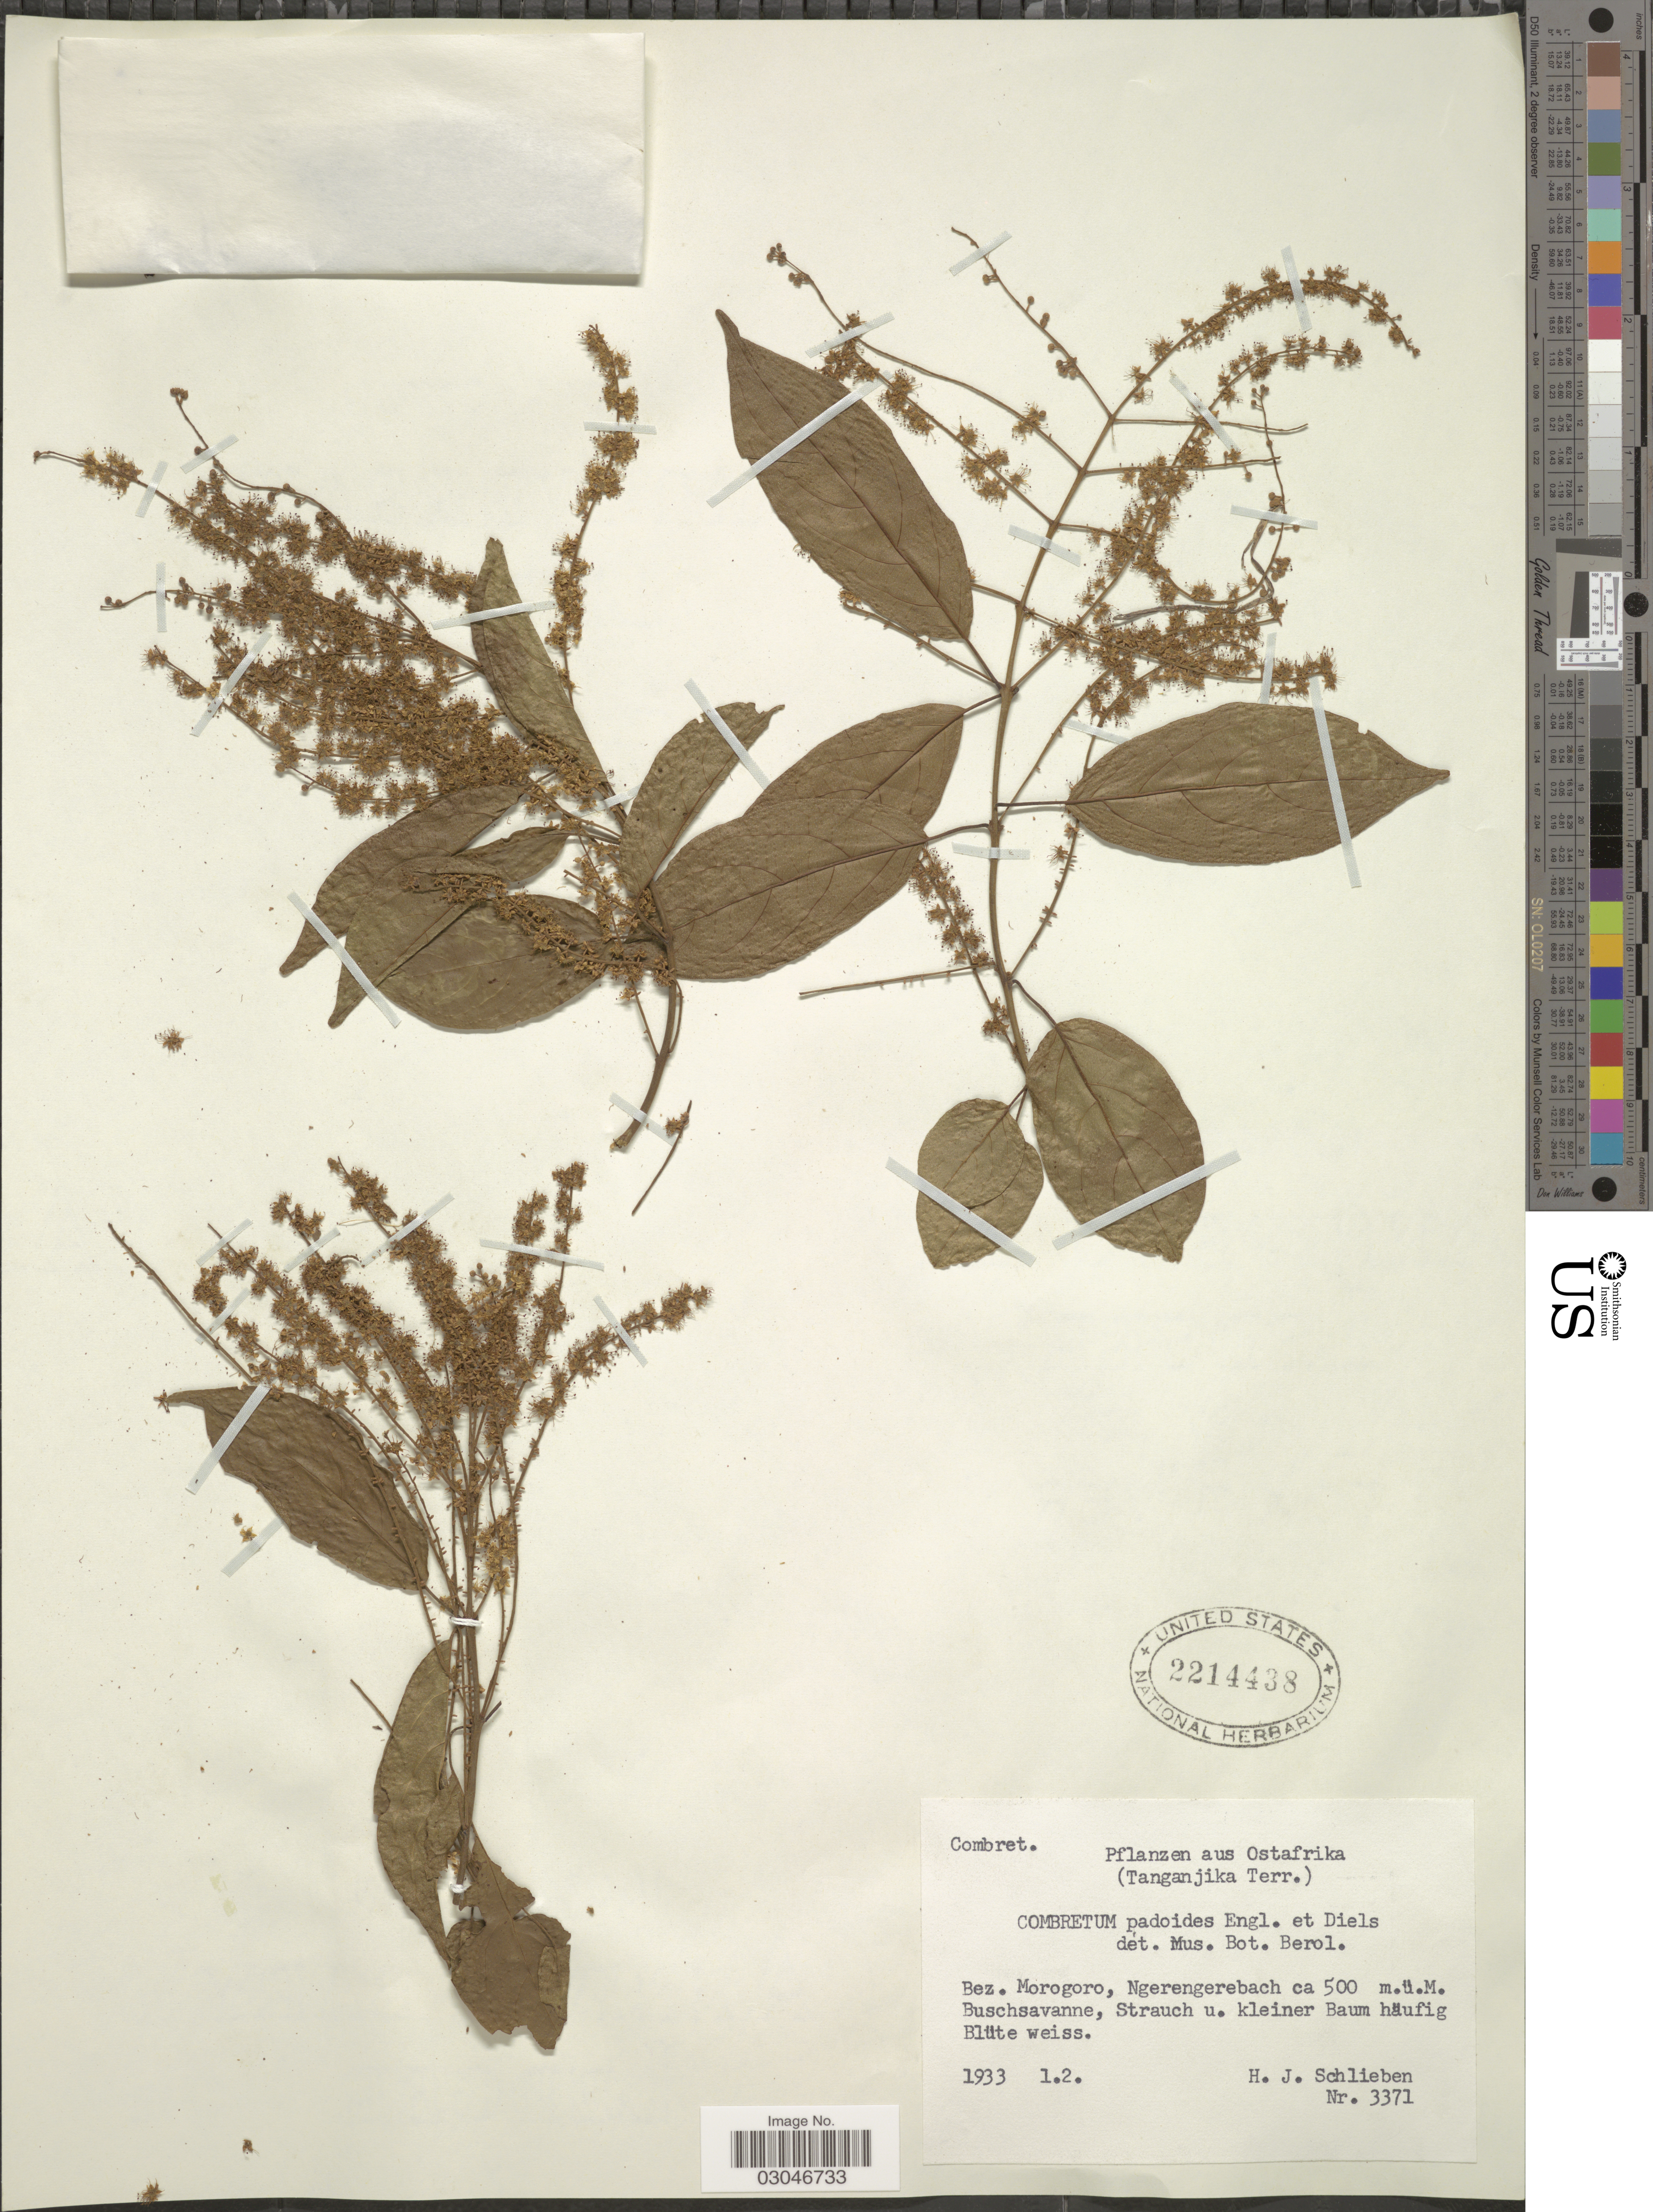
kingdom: Plantae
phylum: Tracheophyta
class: Magnoliopsida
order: Myrtales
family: Combretaceae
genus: Combretum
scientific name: Combretum padoides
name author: Engl. & Diels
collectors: H. J. Schlieben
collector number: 3371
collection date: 1933-01-02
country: Tanzania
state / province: Morogoro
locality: Pflanzen aus Ostafrika. (Tanganjika Terr.). Bez. Morogoro, Ngerengerebach.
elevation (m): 500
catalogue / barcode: US 2214438